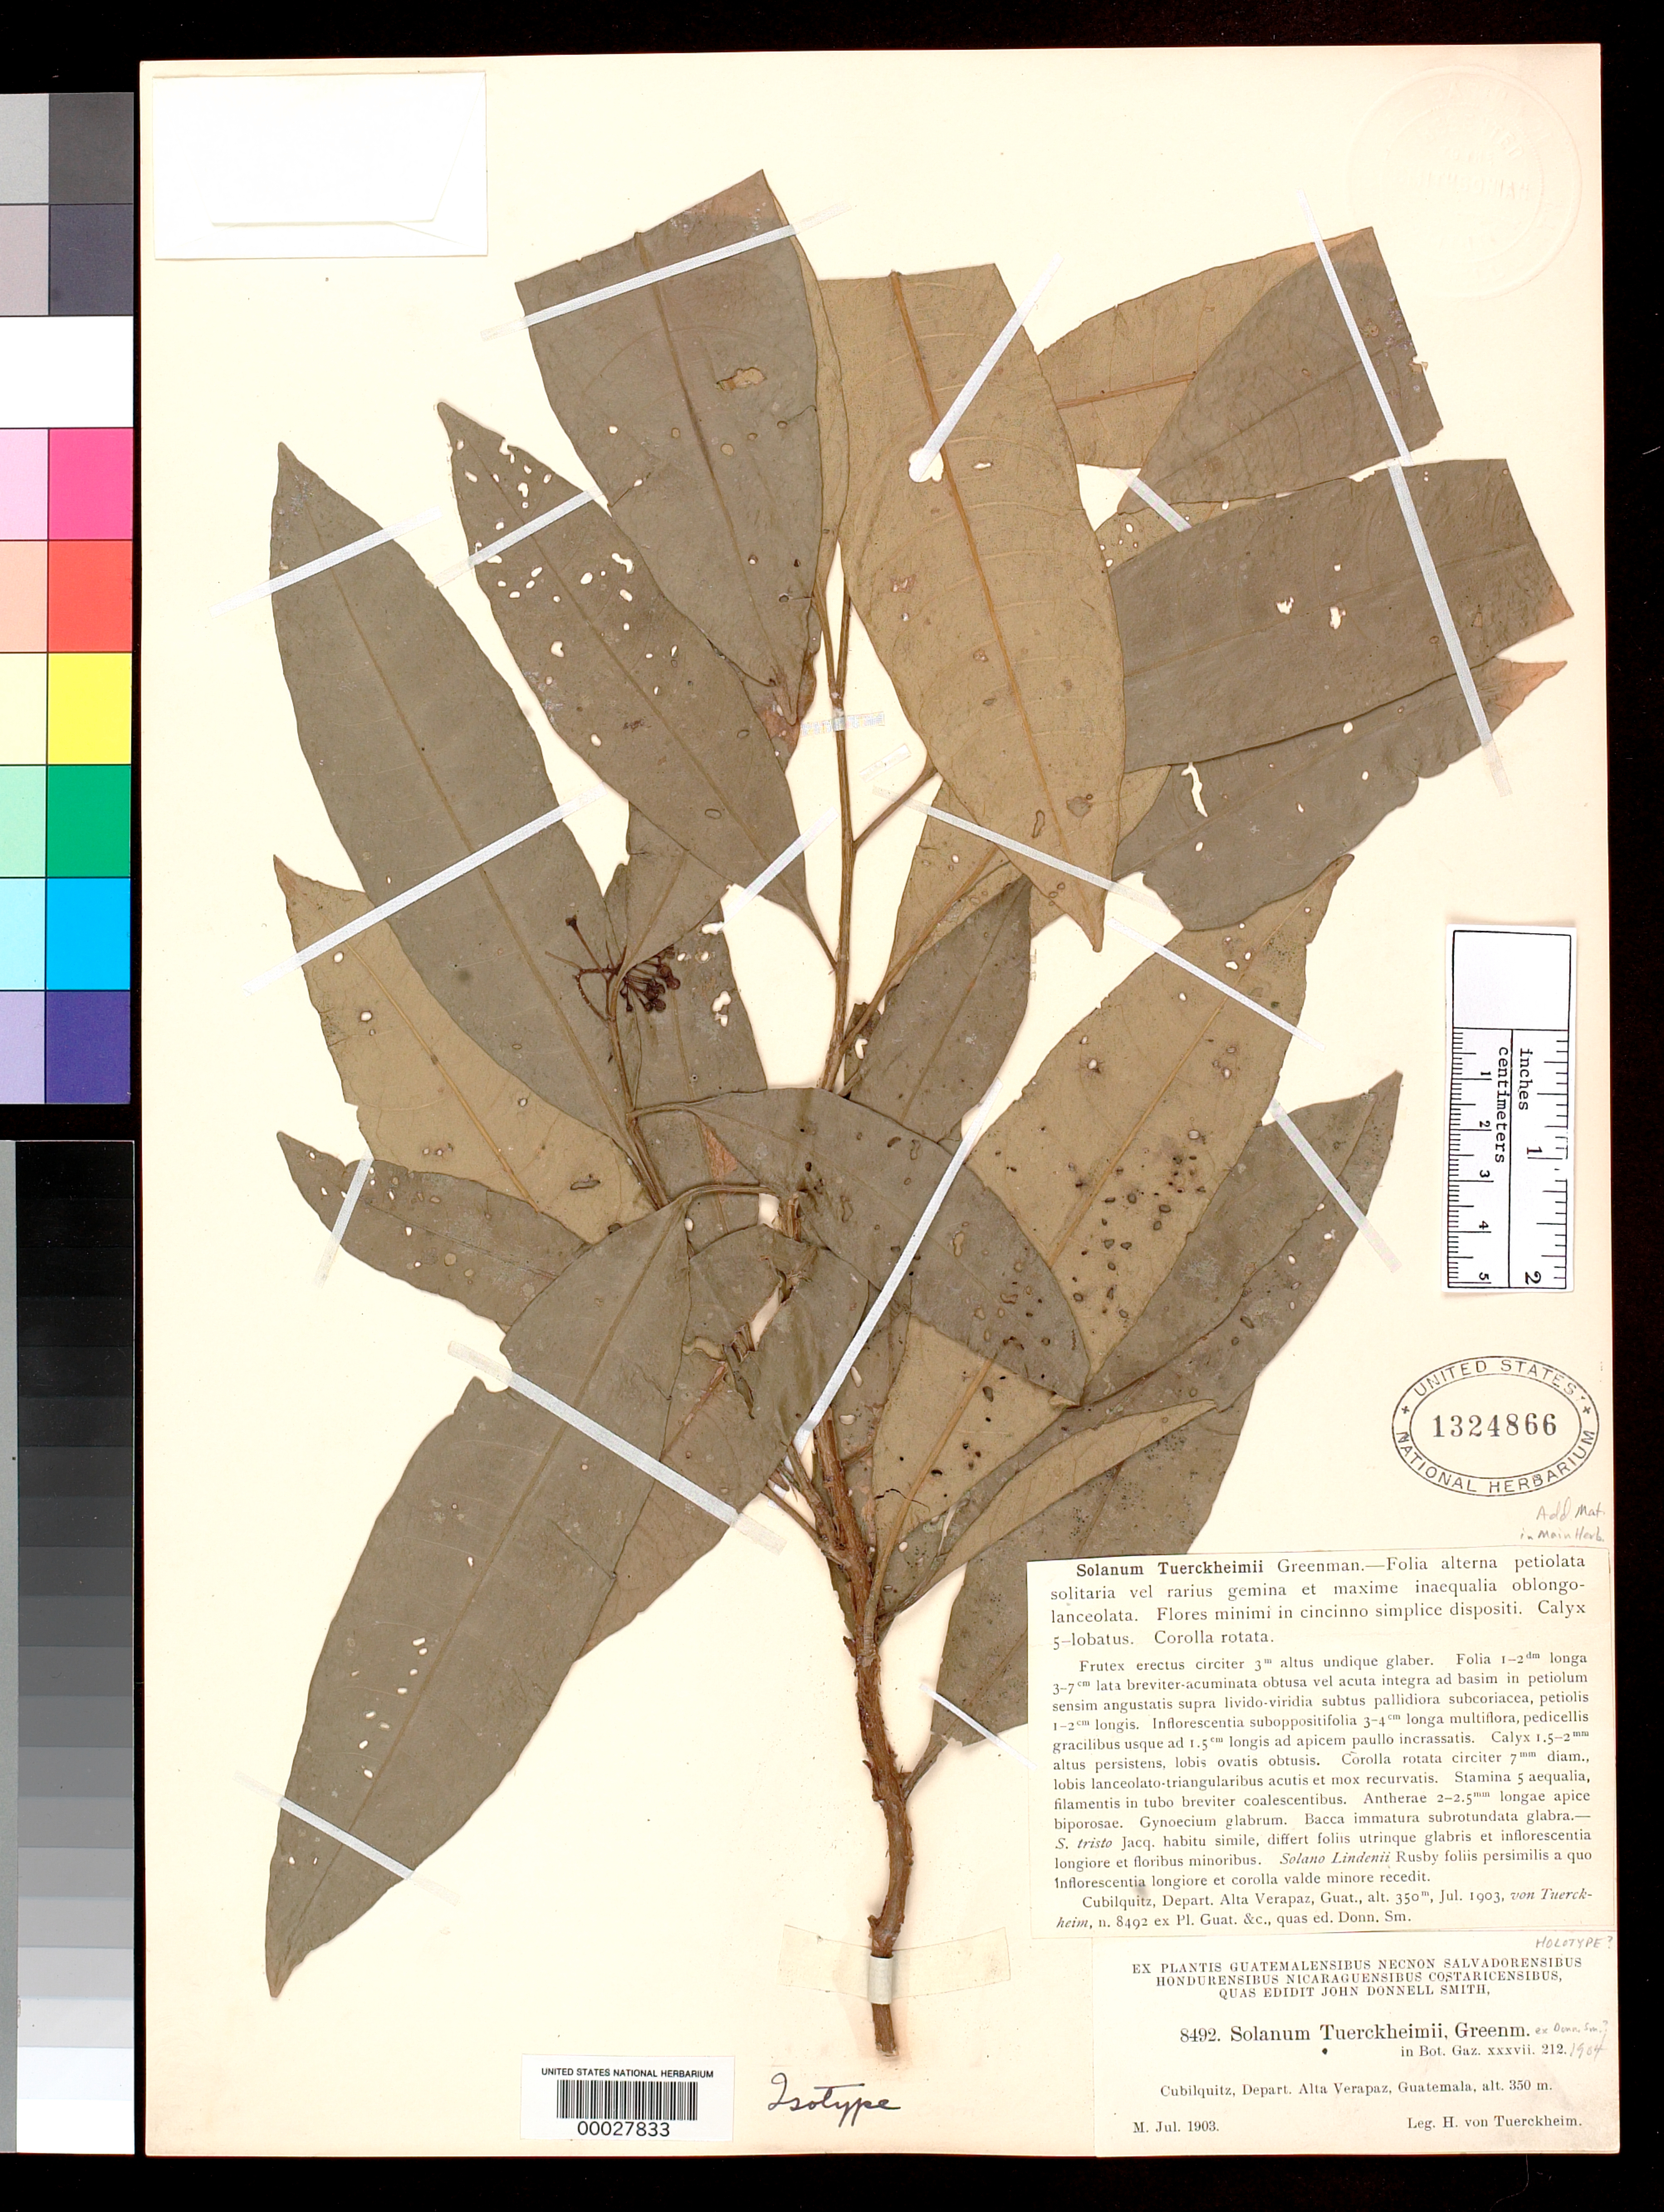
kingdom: Plantae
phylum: Tracheophyta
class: Magnoliopsida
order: Solanales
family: Solanaceae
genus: Solanum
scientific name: Solanum tuerckheimii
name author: Greenm. ex Donn. Sm.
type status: Holotype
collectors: H. von Türckheim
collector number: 8492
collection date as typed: Jul 1903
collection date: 1903-07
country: Guatemala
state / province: Alta Verapaz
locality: Cubilquitz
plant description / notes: This sheet (USNH 1324866) received from the John Donnell Smith herbarium and is probably the holotype if name validated by Donnell Smith.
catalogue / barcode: US 1324866